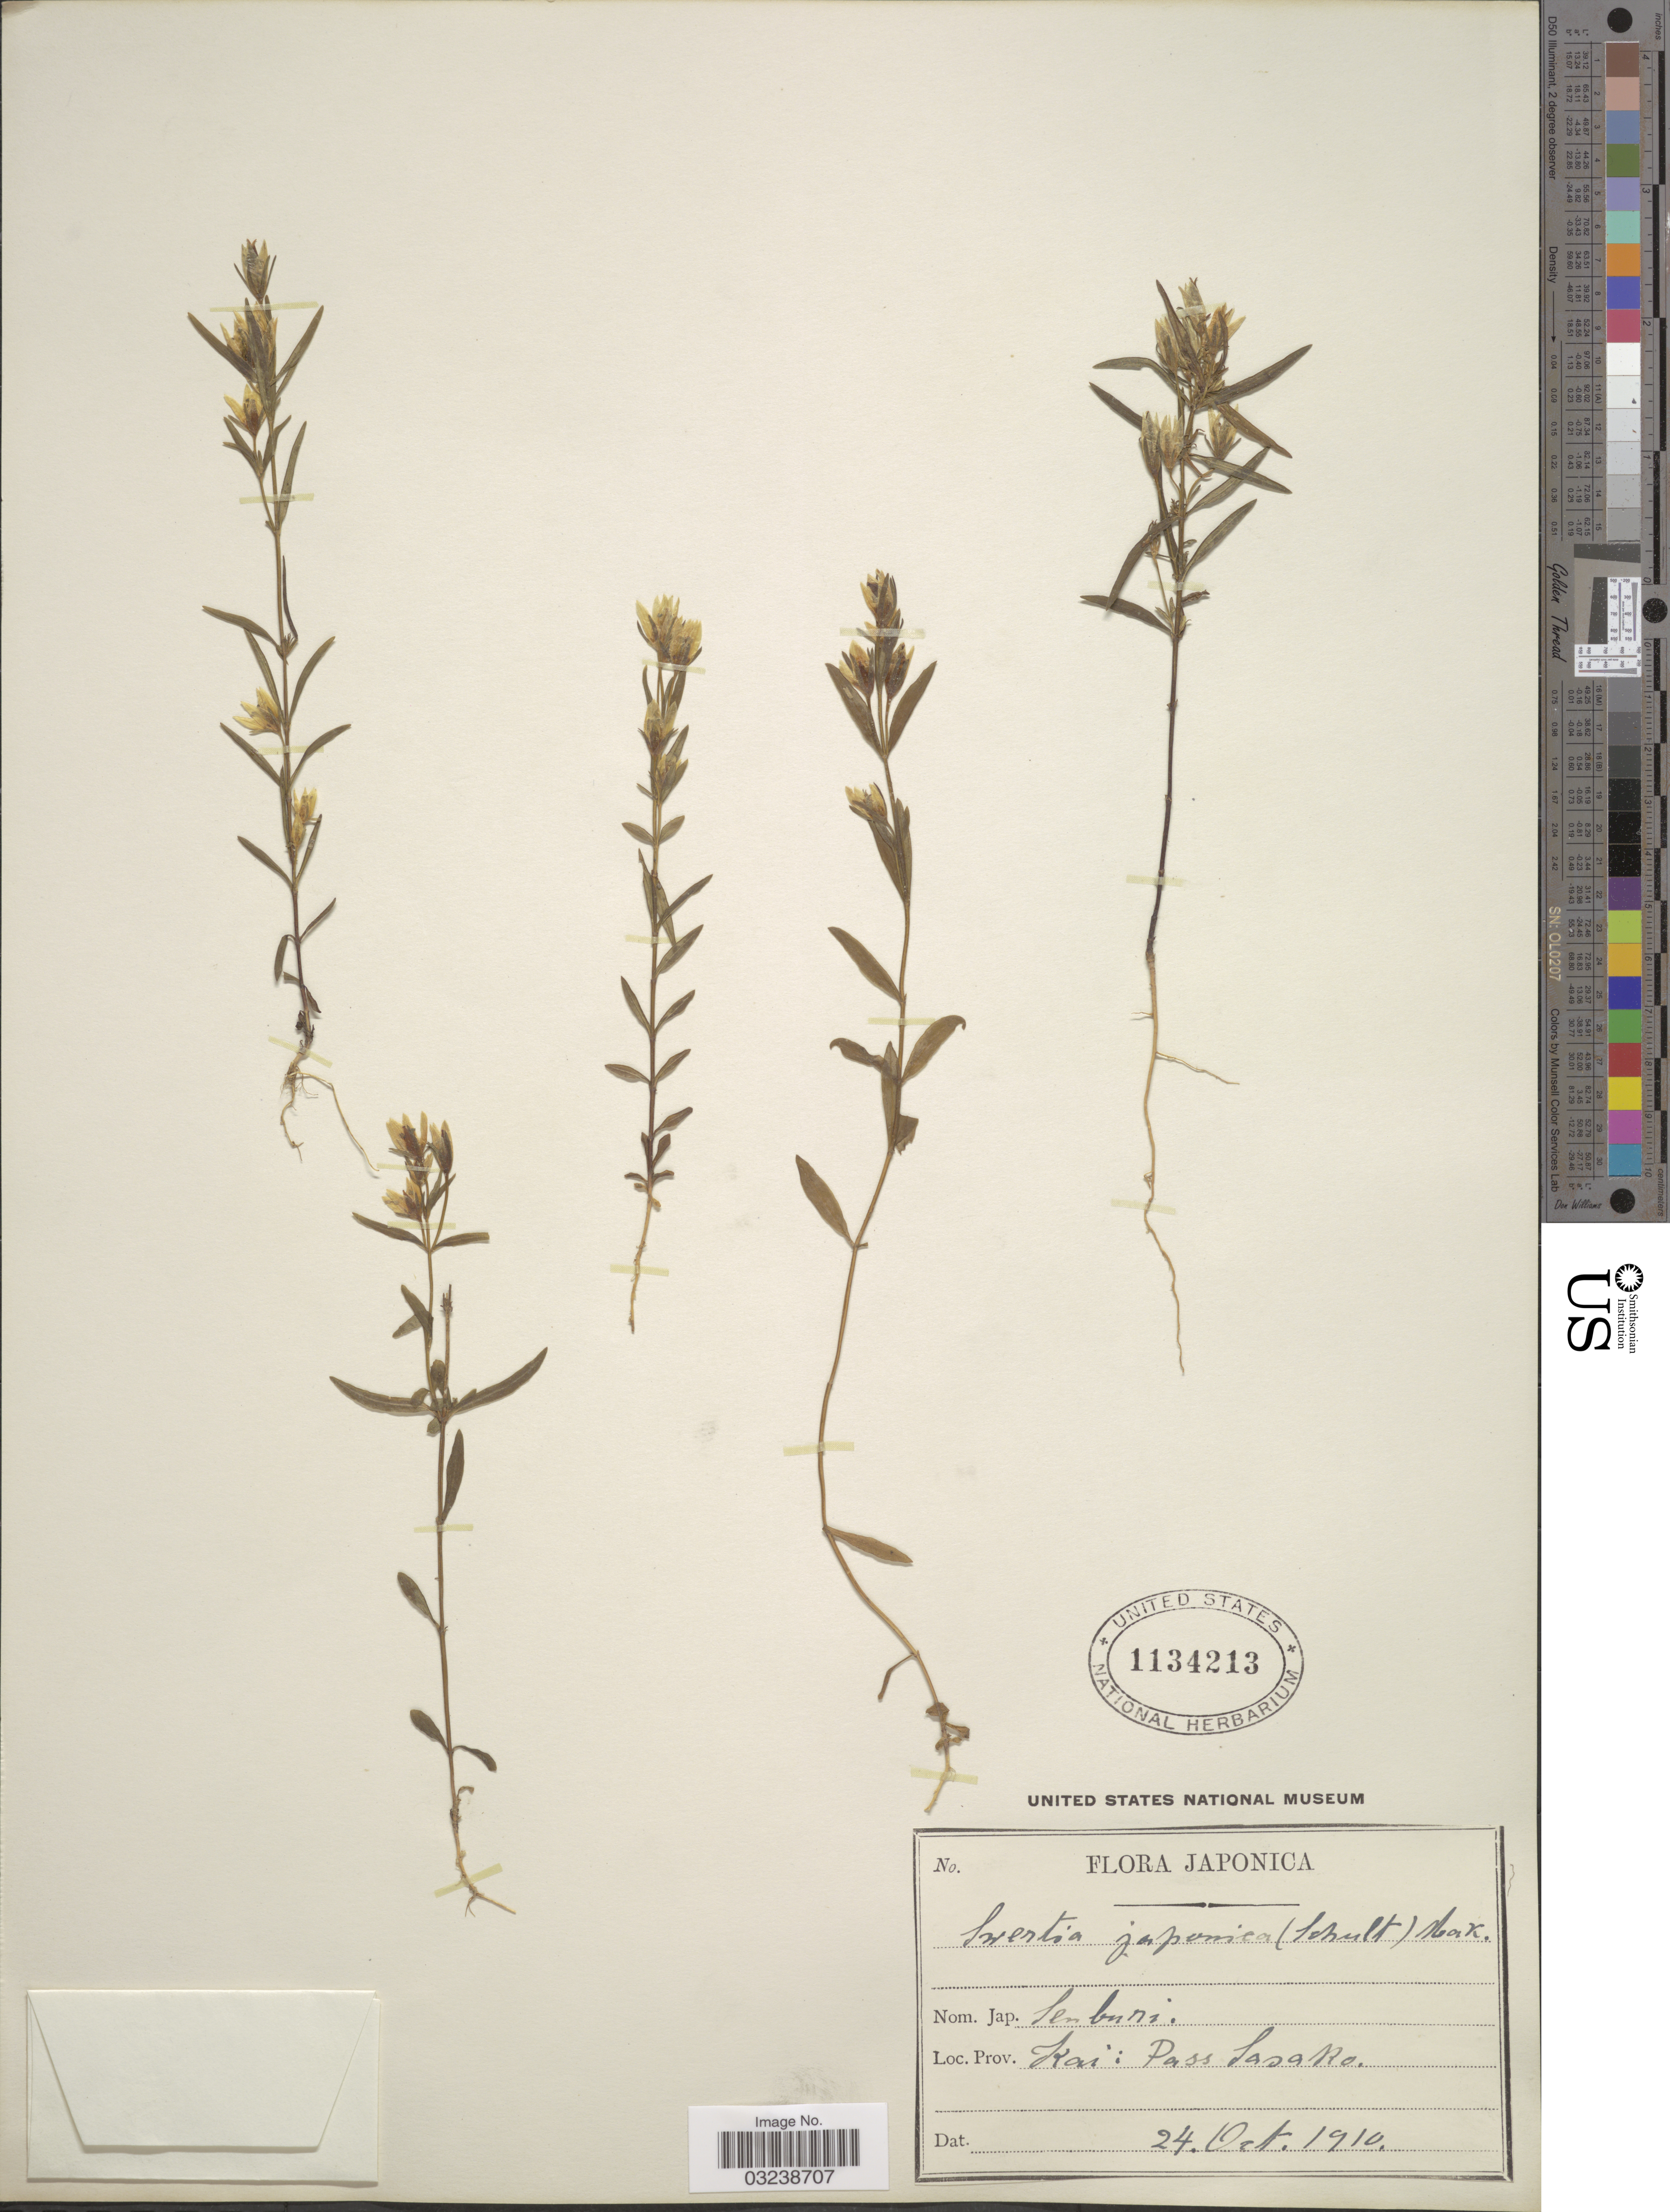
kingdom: Plantae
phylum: Tracheophyta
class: Magnoliopsida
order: Gentianales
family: Gentianaceae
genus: Swertia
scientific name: Swertia japonica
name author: Makino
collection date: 1910-10-24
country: Japan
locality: Kai: Pass Sasako.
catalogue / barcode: US 1134213